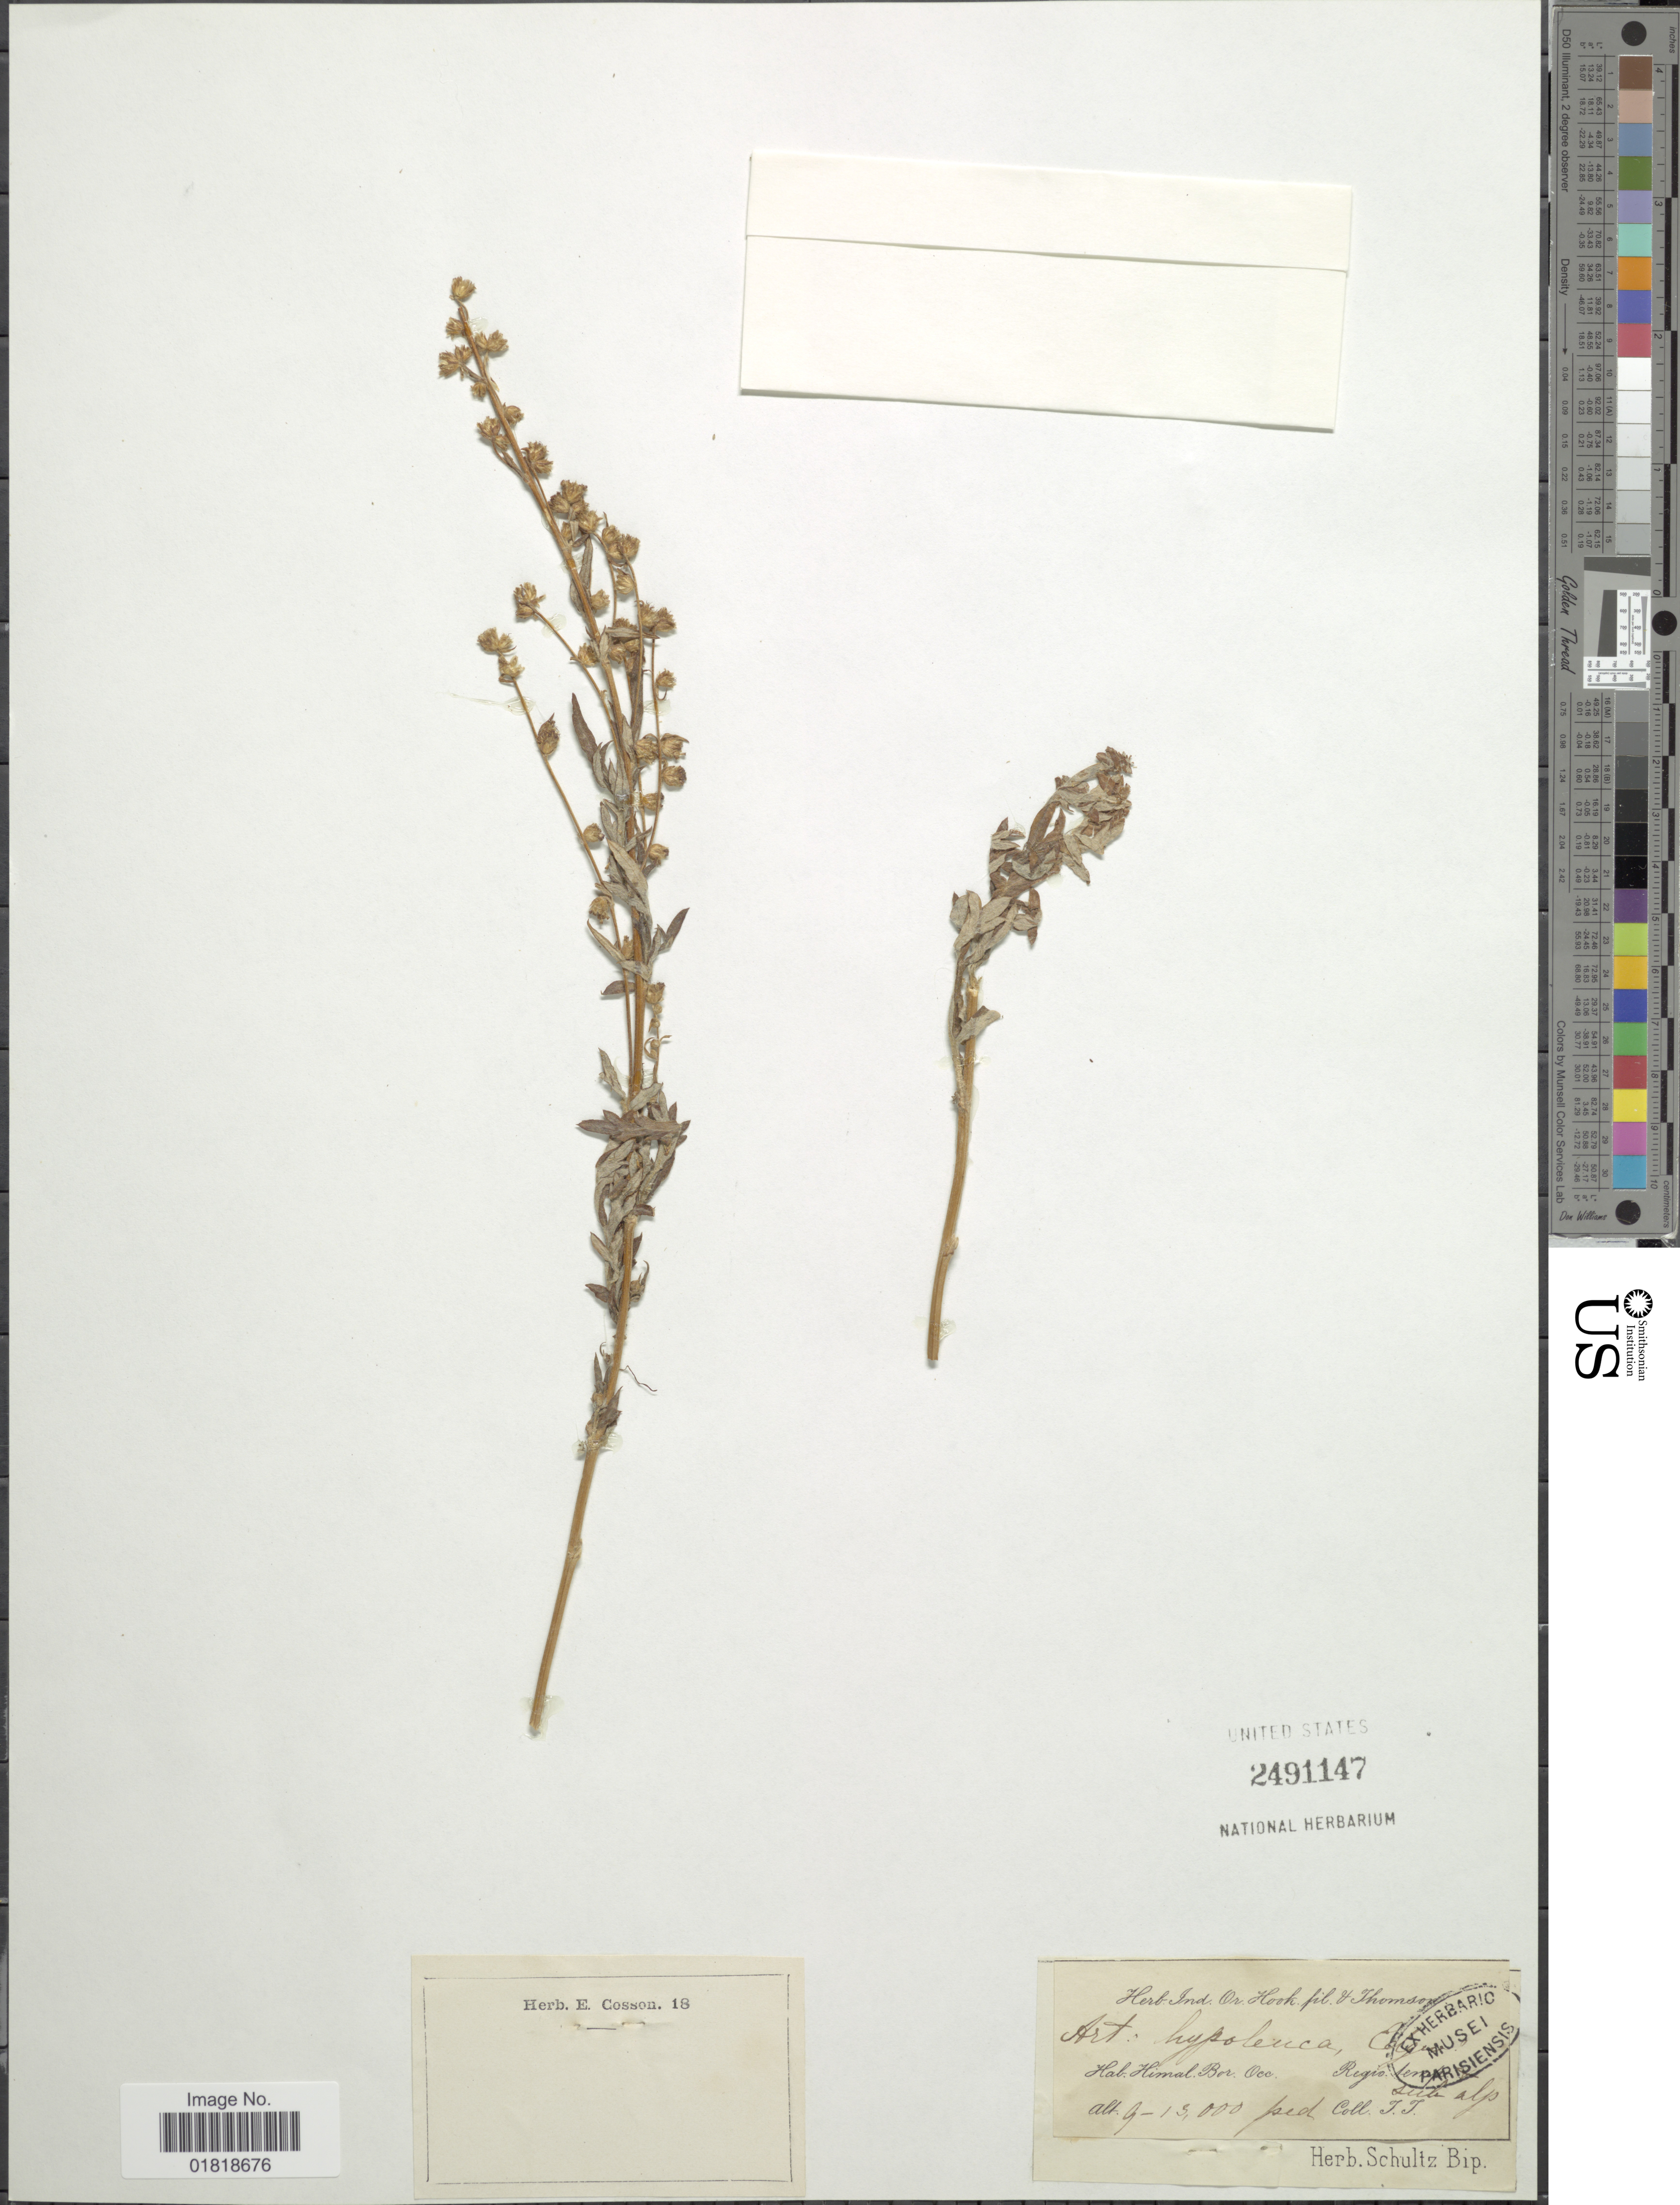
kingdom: Plantae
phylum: Tracheophyta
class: Magnoliopsida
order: Asterales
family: Asteraceae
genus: Artemisia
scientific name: Artemisia hypoleuca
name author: Edgew.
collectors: T. Thomson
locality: Hab. Himal Bor. Occ., Regio: temp [interpreted]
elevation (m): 2743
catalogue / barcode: US 2491147